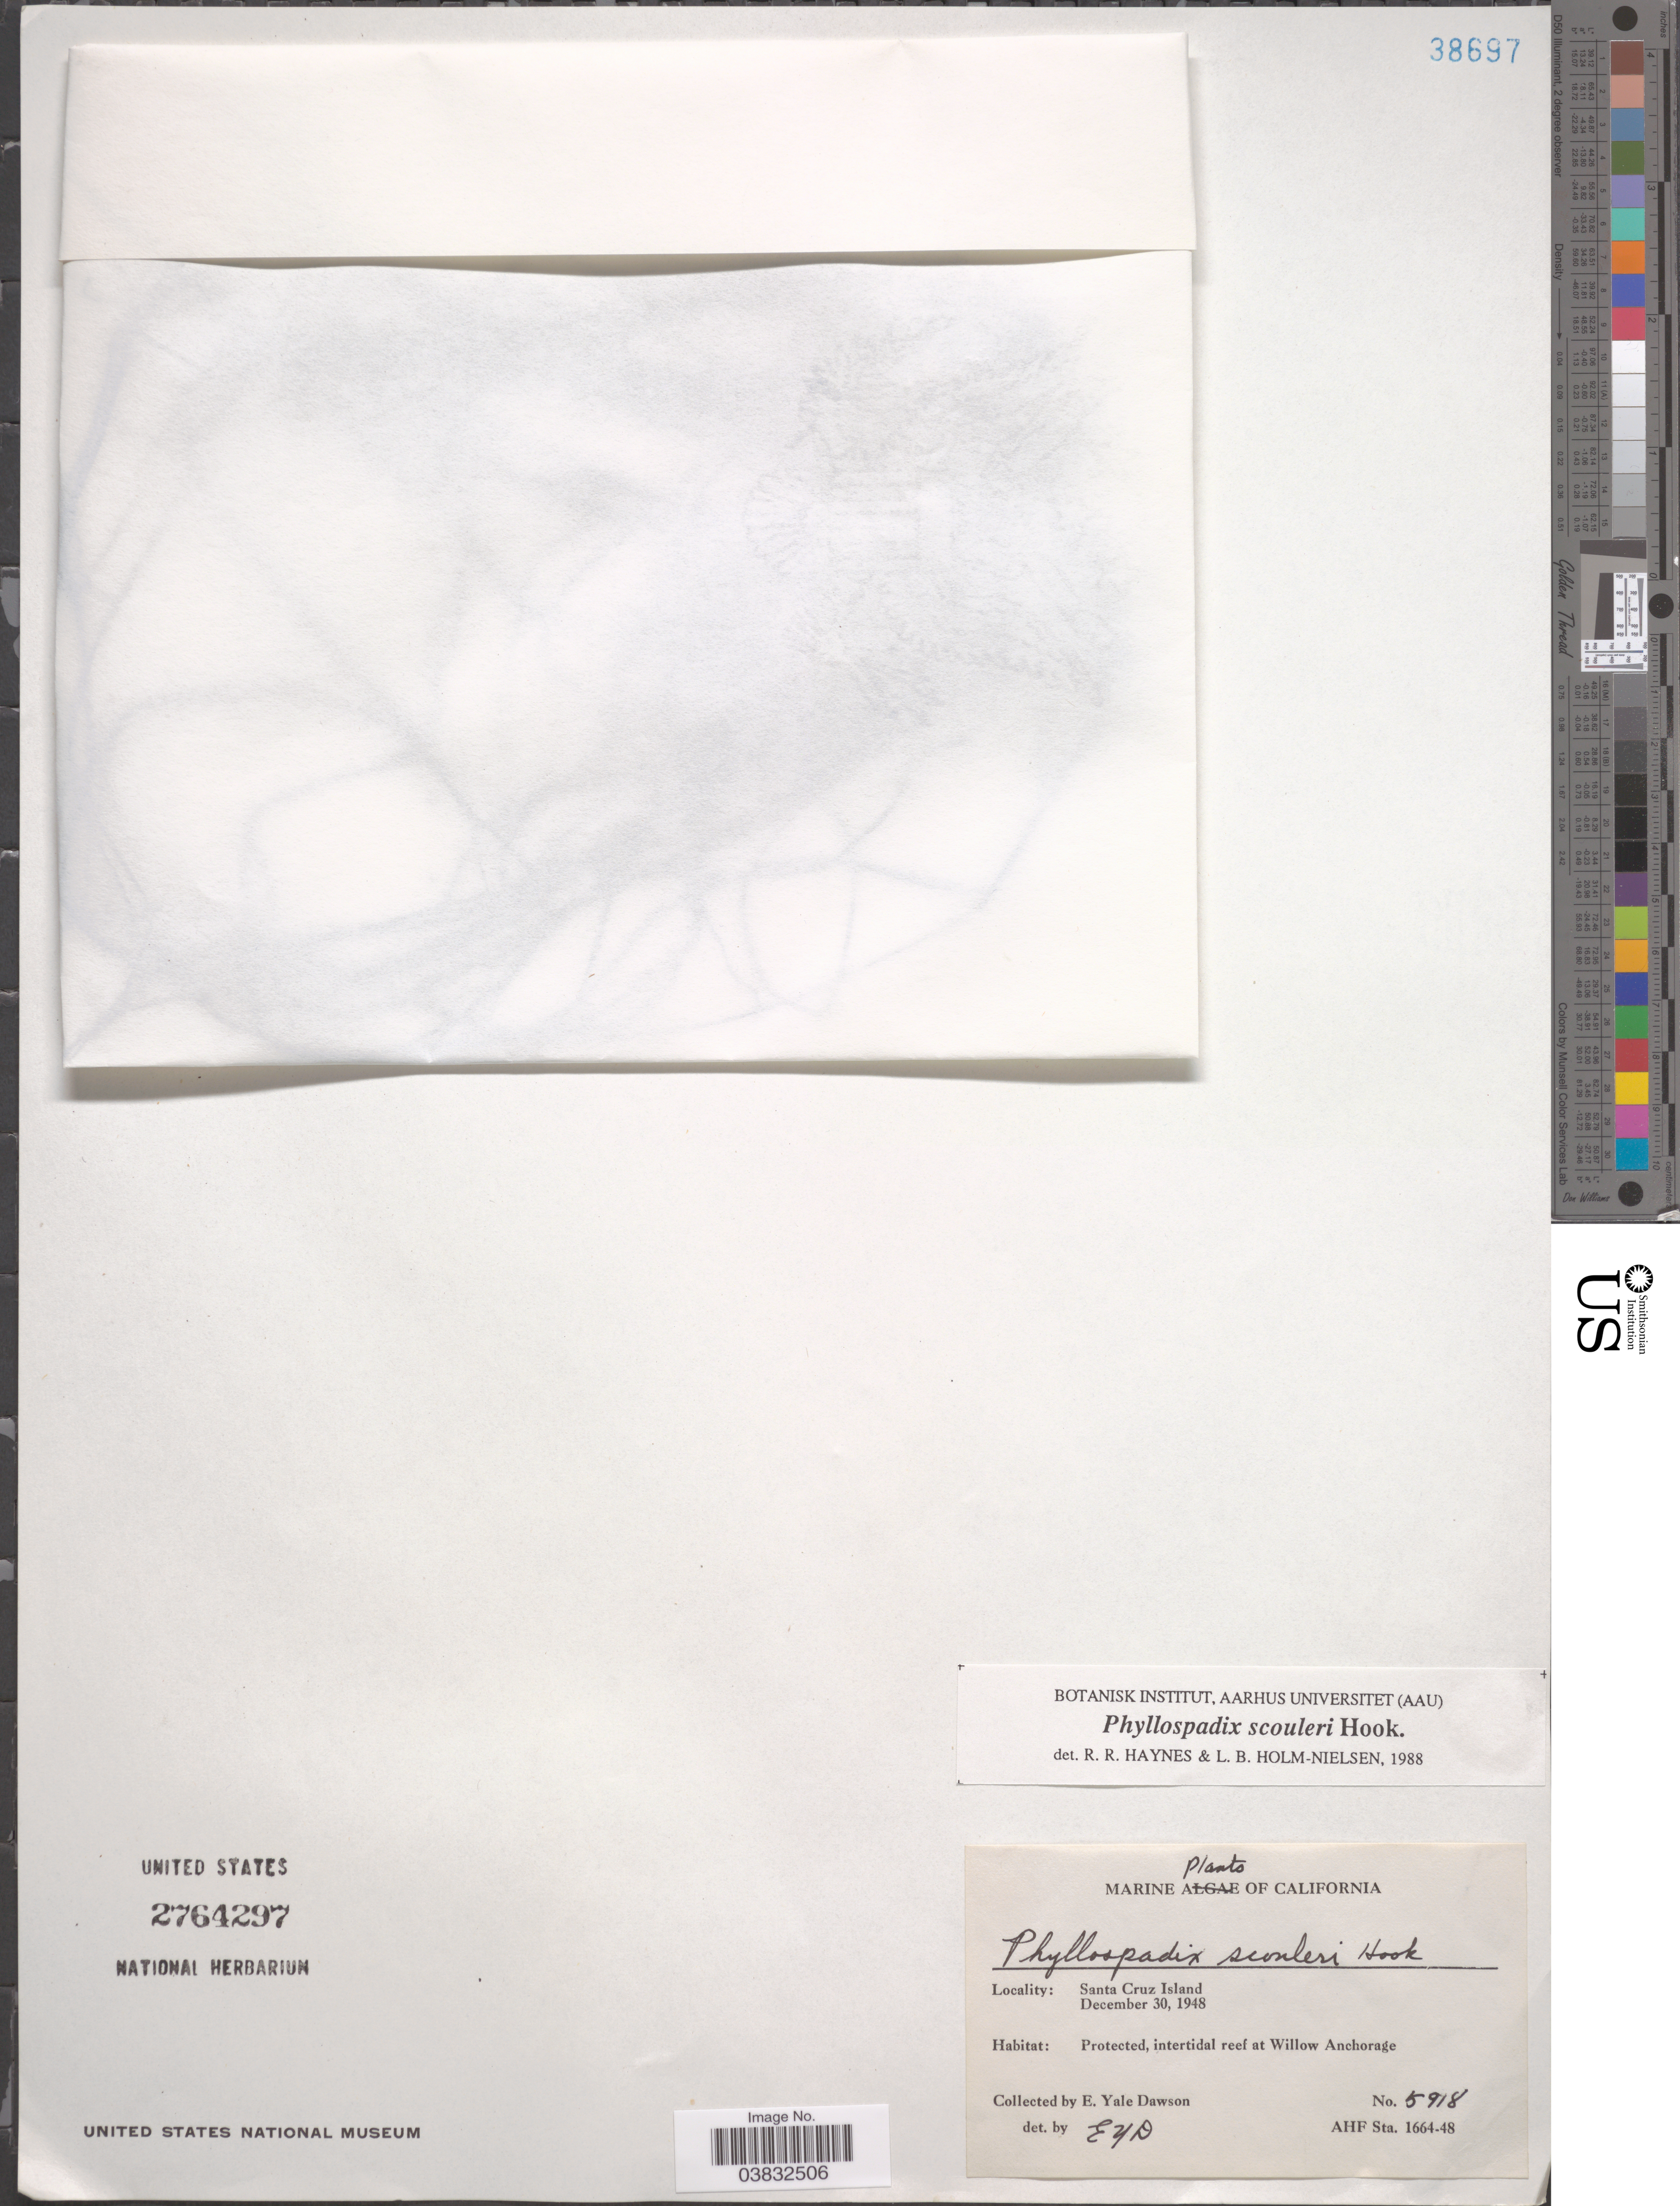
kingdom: Plantae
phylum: Tracheophyta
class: Liliopsida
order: Alismatales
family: Zosteraceae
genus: Phyllospadix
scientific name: Phyllospadix scouleri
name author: Hook.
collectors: N. Yensen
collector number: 5918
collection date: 1948-12-30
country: United States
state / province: California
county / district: Santa Barbara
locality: Santa Cruz Island. Reef at Willow Anchorage.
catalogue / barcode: US 2764297